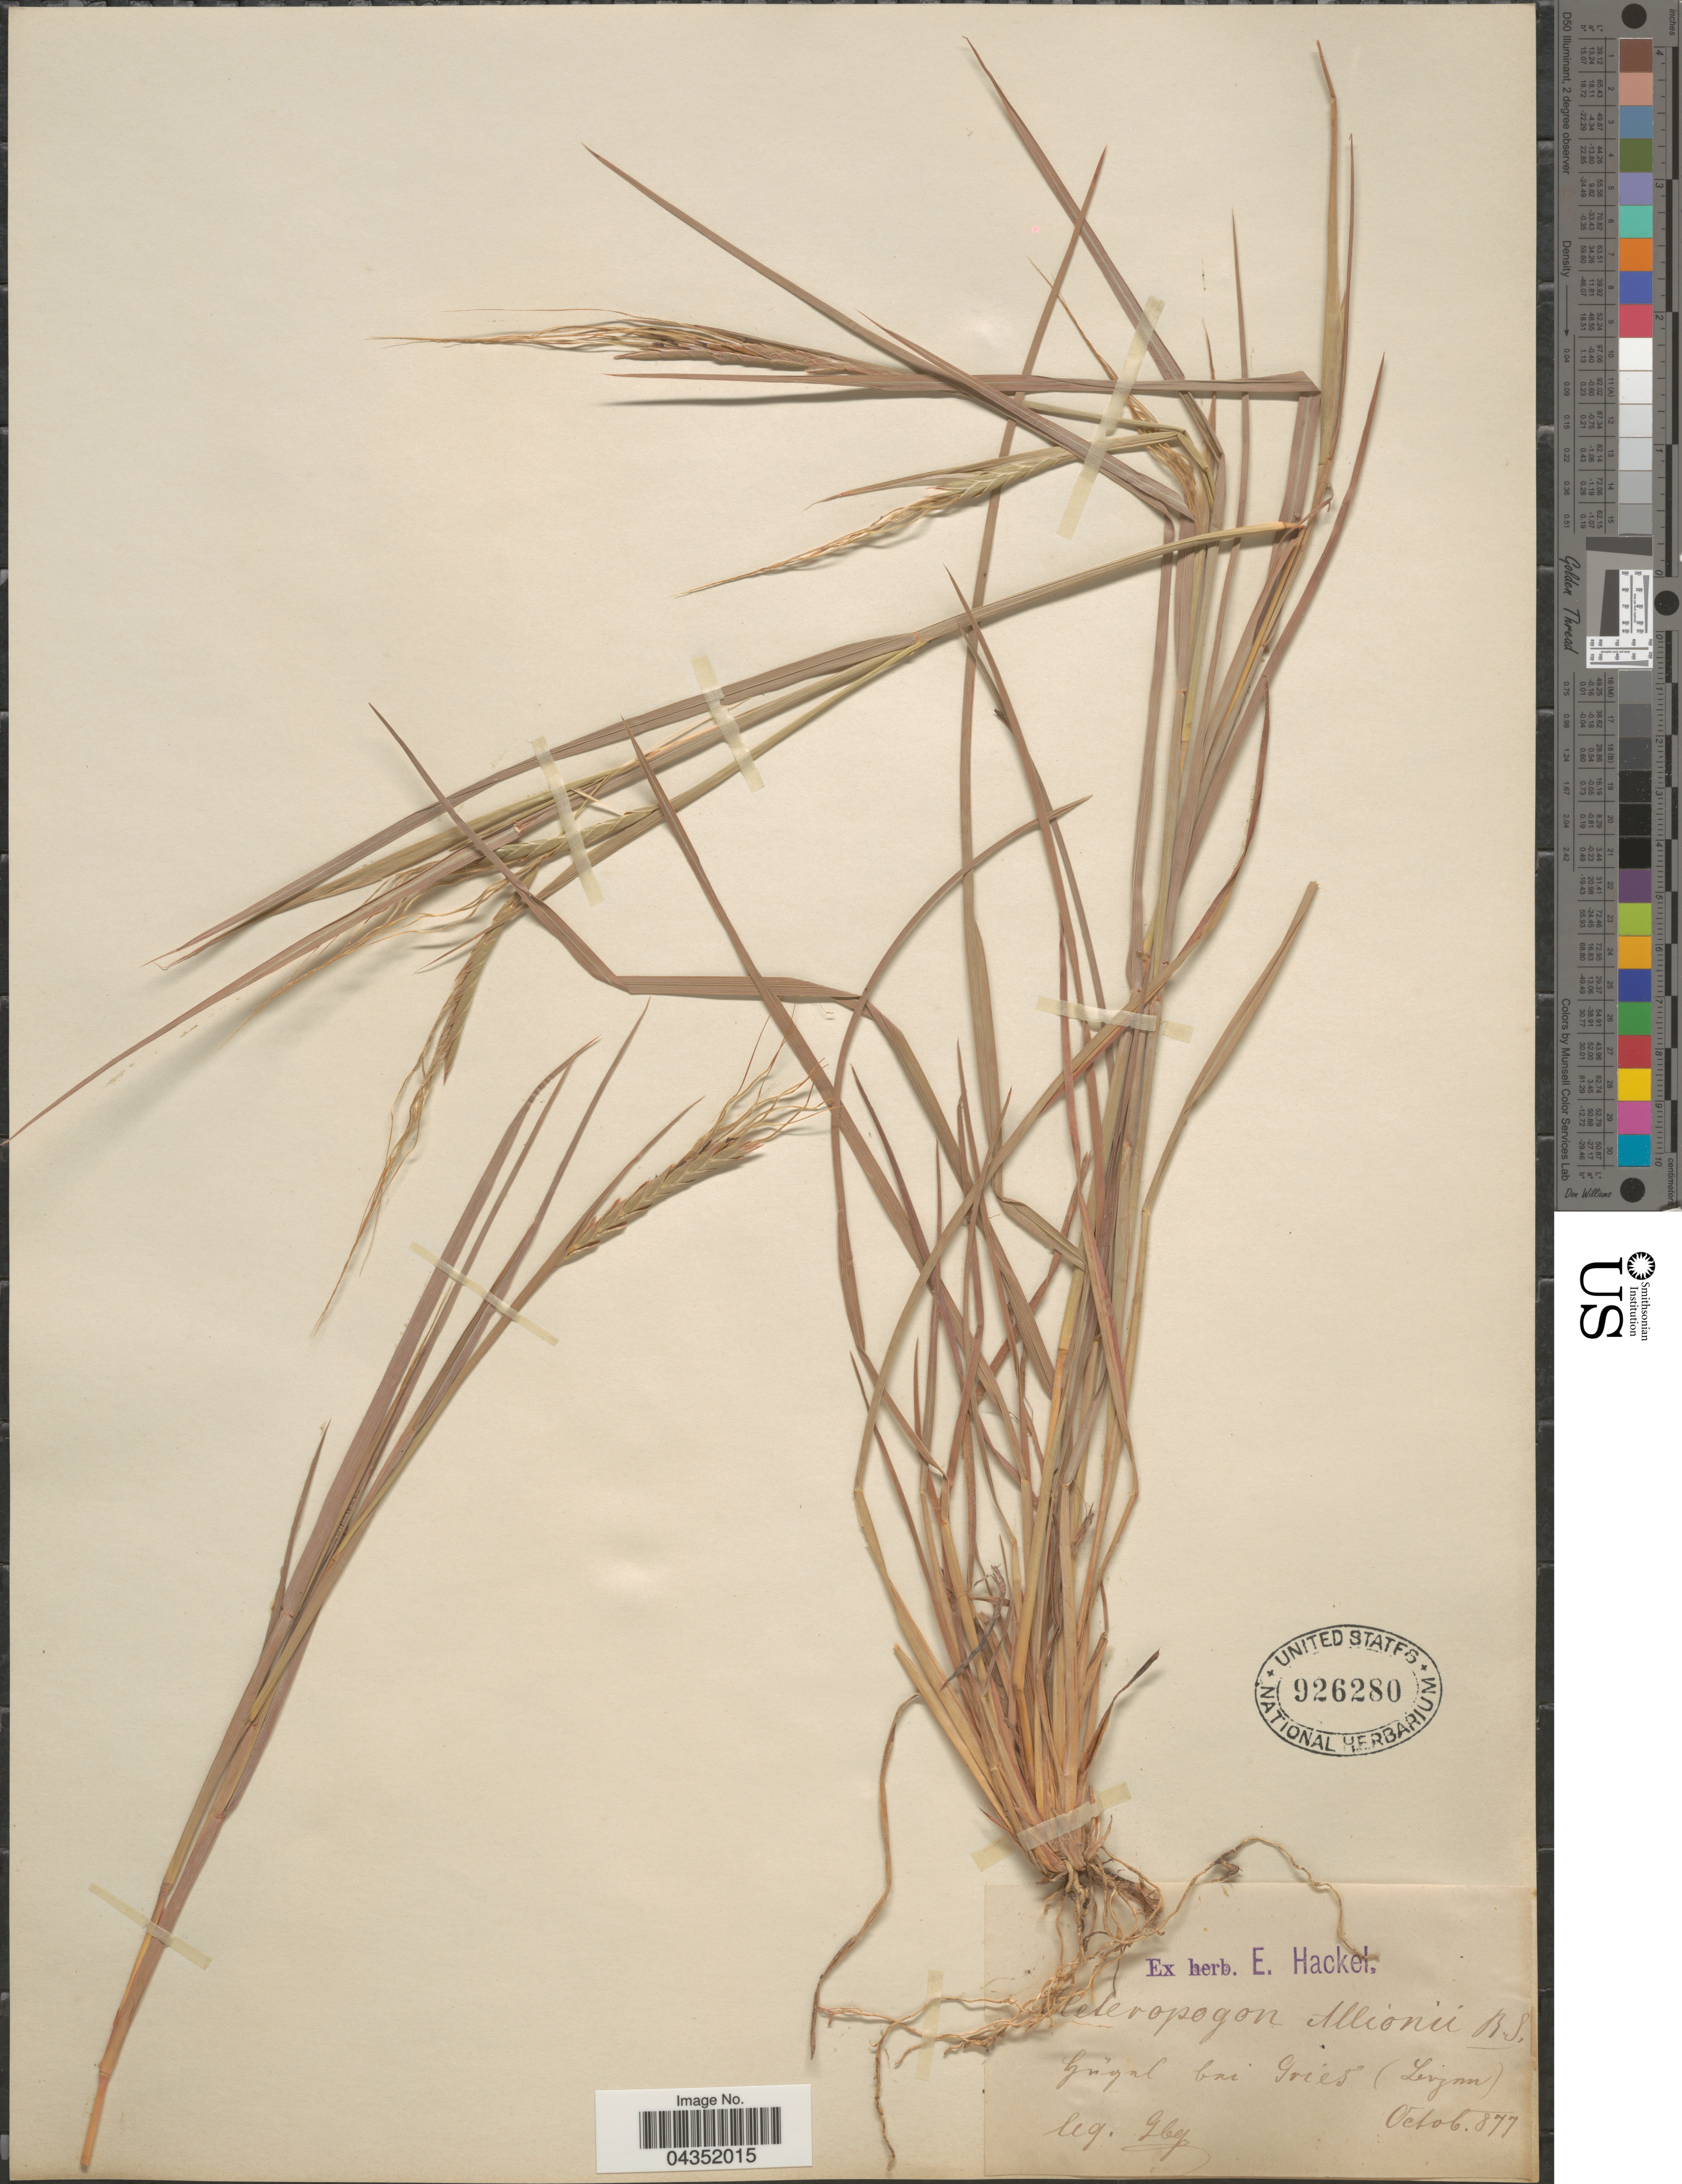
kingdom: Plantae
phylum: Tracheophyta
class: Liliopsida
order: Poales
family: Poaceae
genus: Heteropogon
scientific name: Heteropogon contortus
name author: (L.) P. Beauv. ex Roem. & Schult.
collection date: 1877-10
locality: Gúgal bei Gries (Levjau). [interpreted]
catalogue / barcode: US 926280